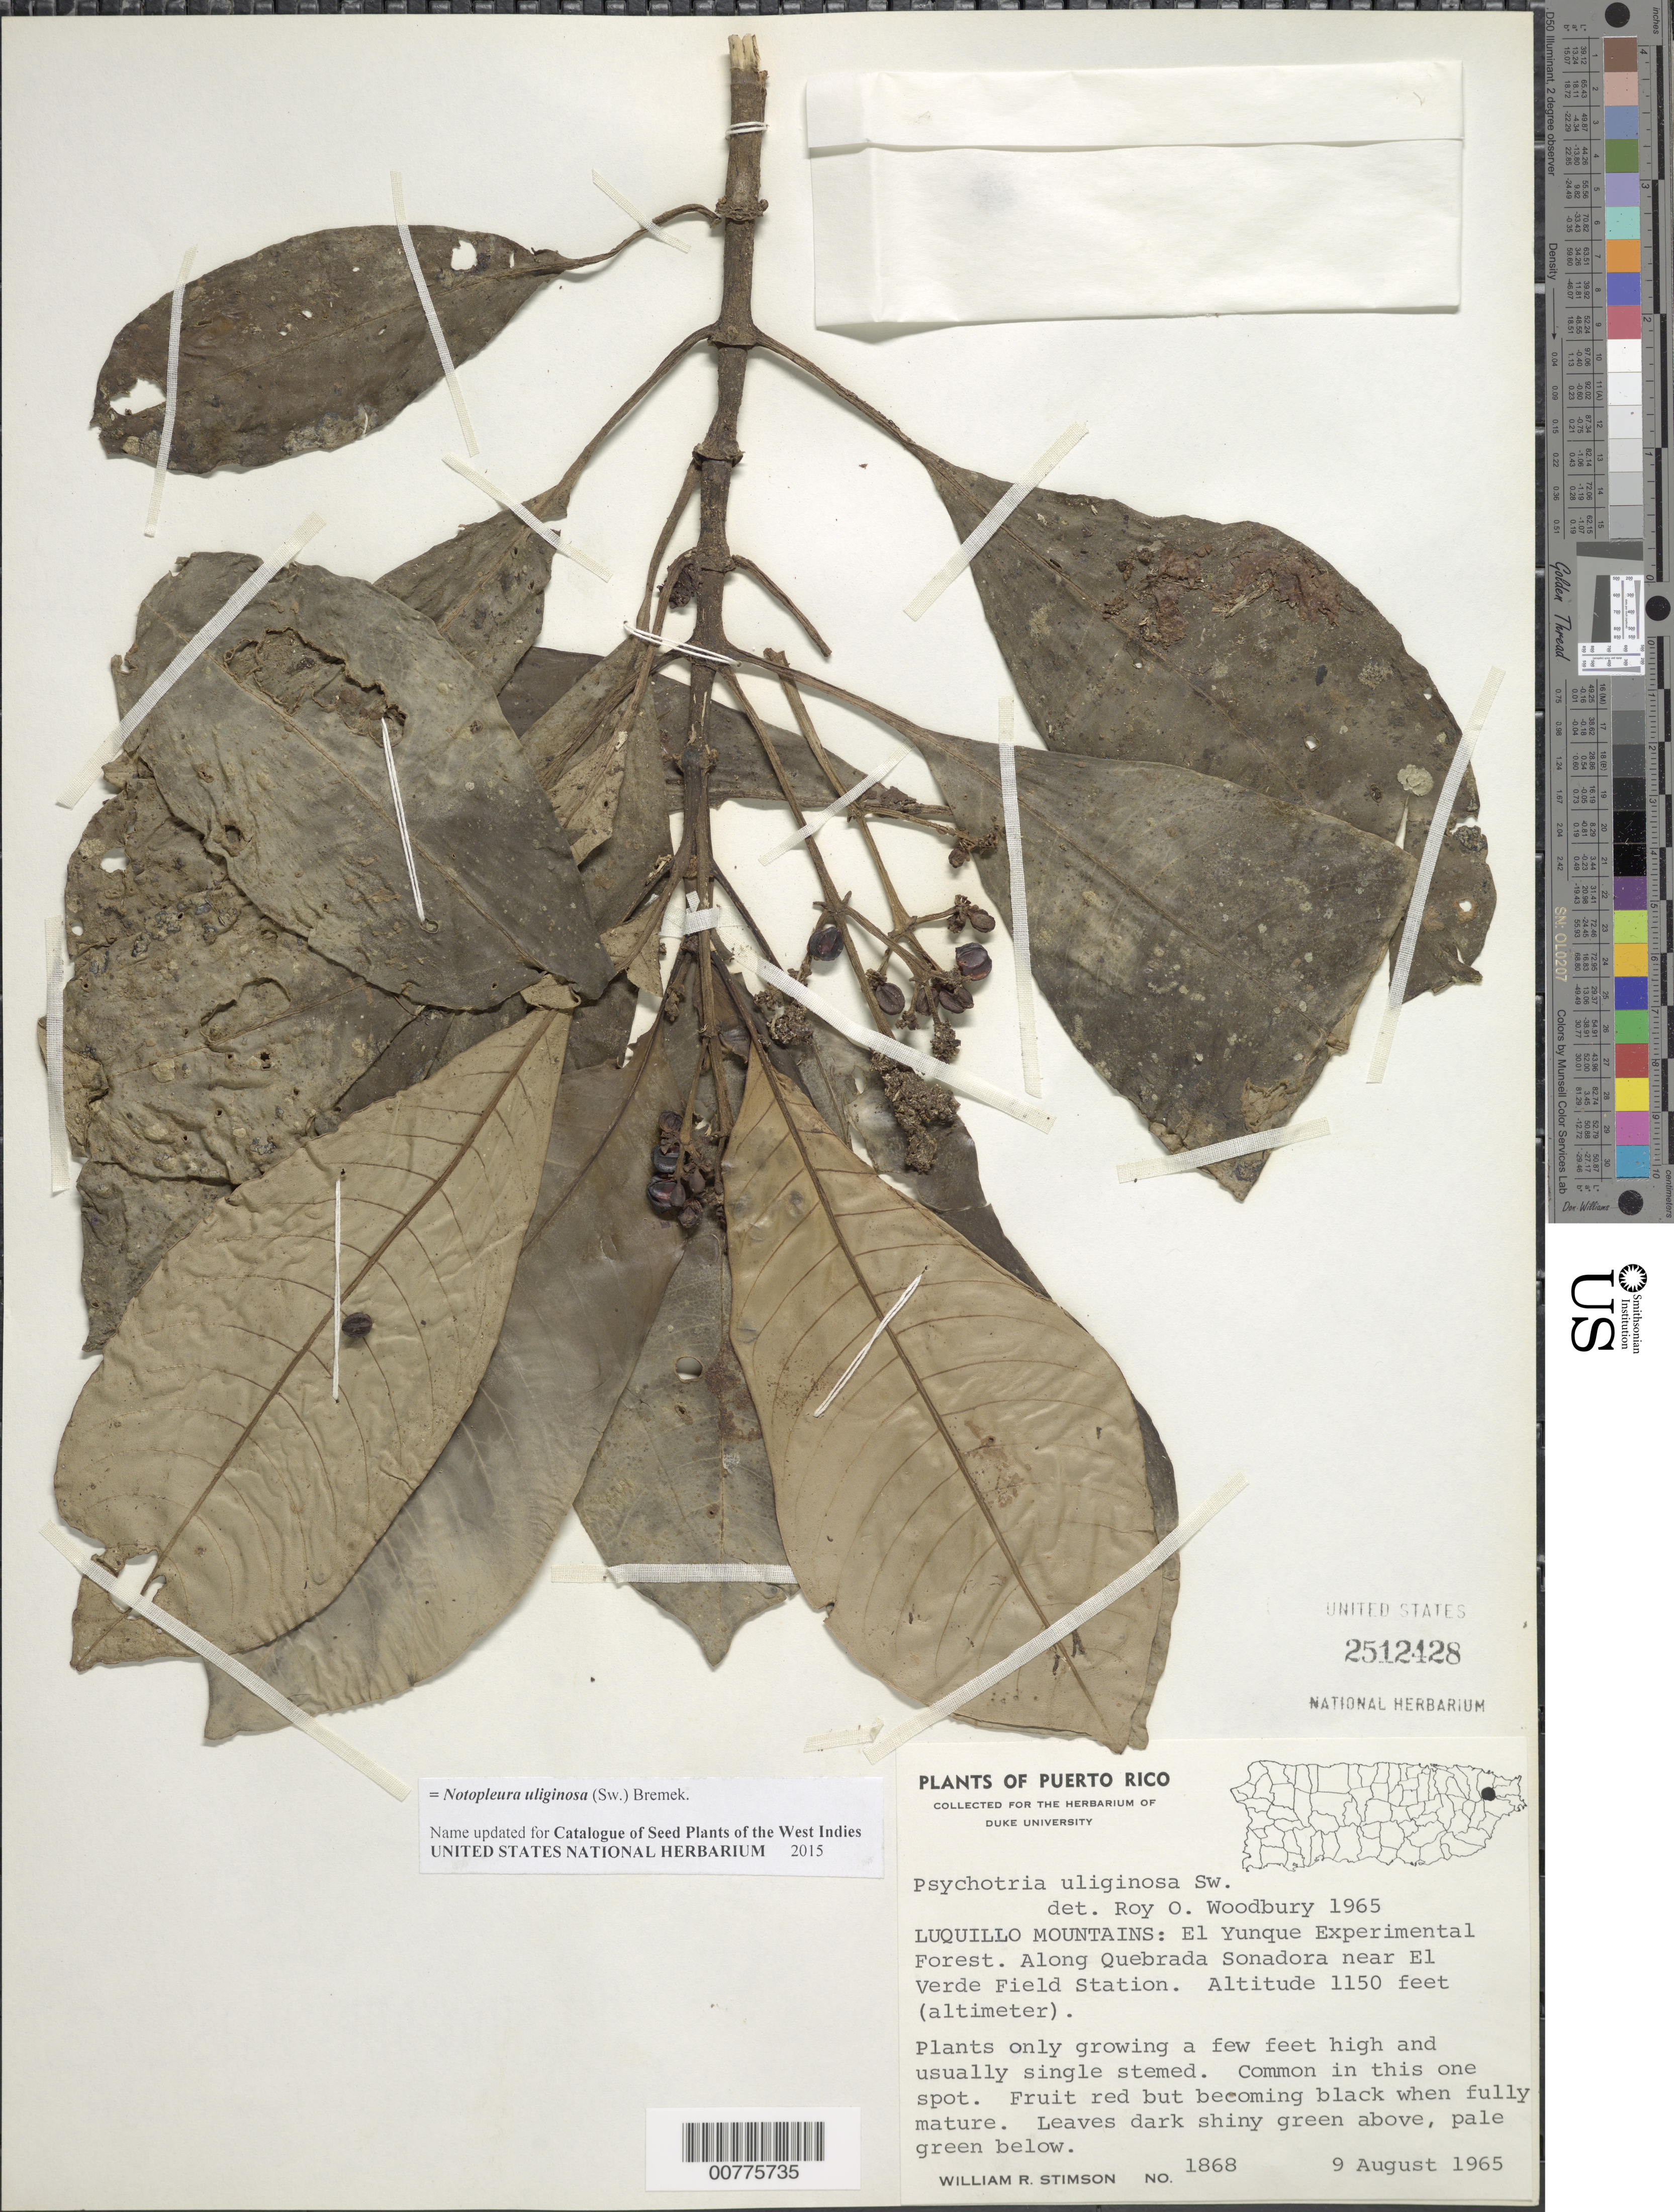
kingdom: Plantae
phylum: Tracheophyta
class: Magnoliopsida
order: Gentianales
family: Rubiaceae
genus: Notopleura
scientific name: Notopleura uliginosa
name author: (Sw.) Bremek.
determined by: Woodbury, R. O.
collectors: W. R. Stimson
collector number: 1868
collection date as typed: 09 Aug 1965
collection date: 1965-08-09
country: Puerto Rico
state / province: Luquillo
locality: Luquillo Mountains: El Yunque Experimental Forest. Along Quebrada Sonadora near El Verde Field Station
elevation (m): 351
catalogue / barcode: US 2512428